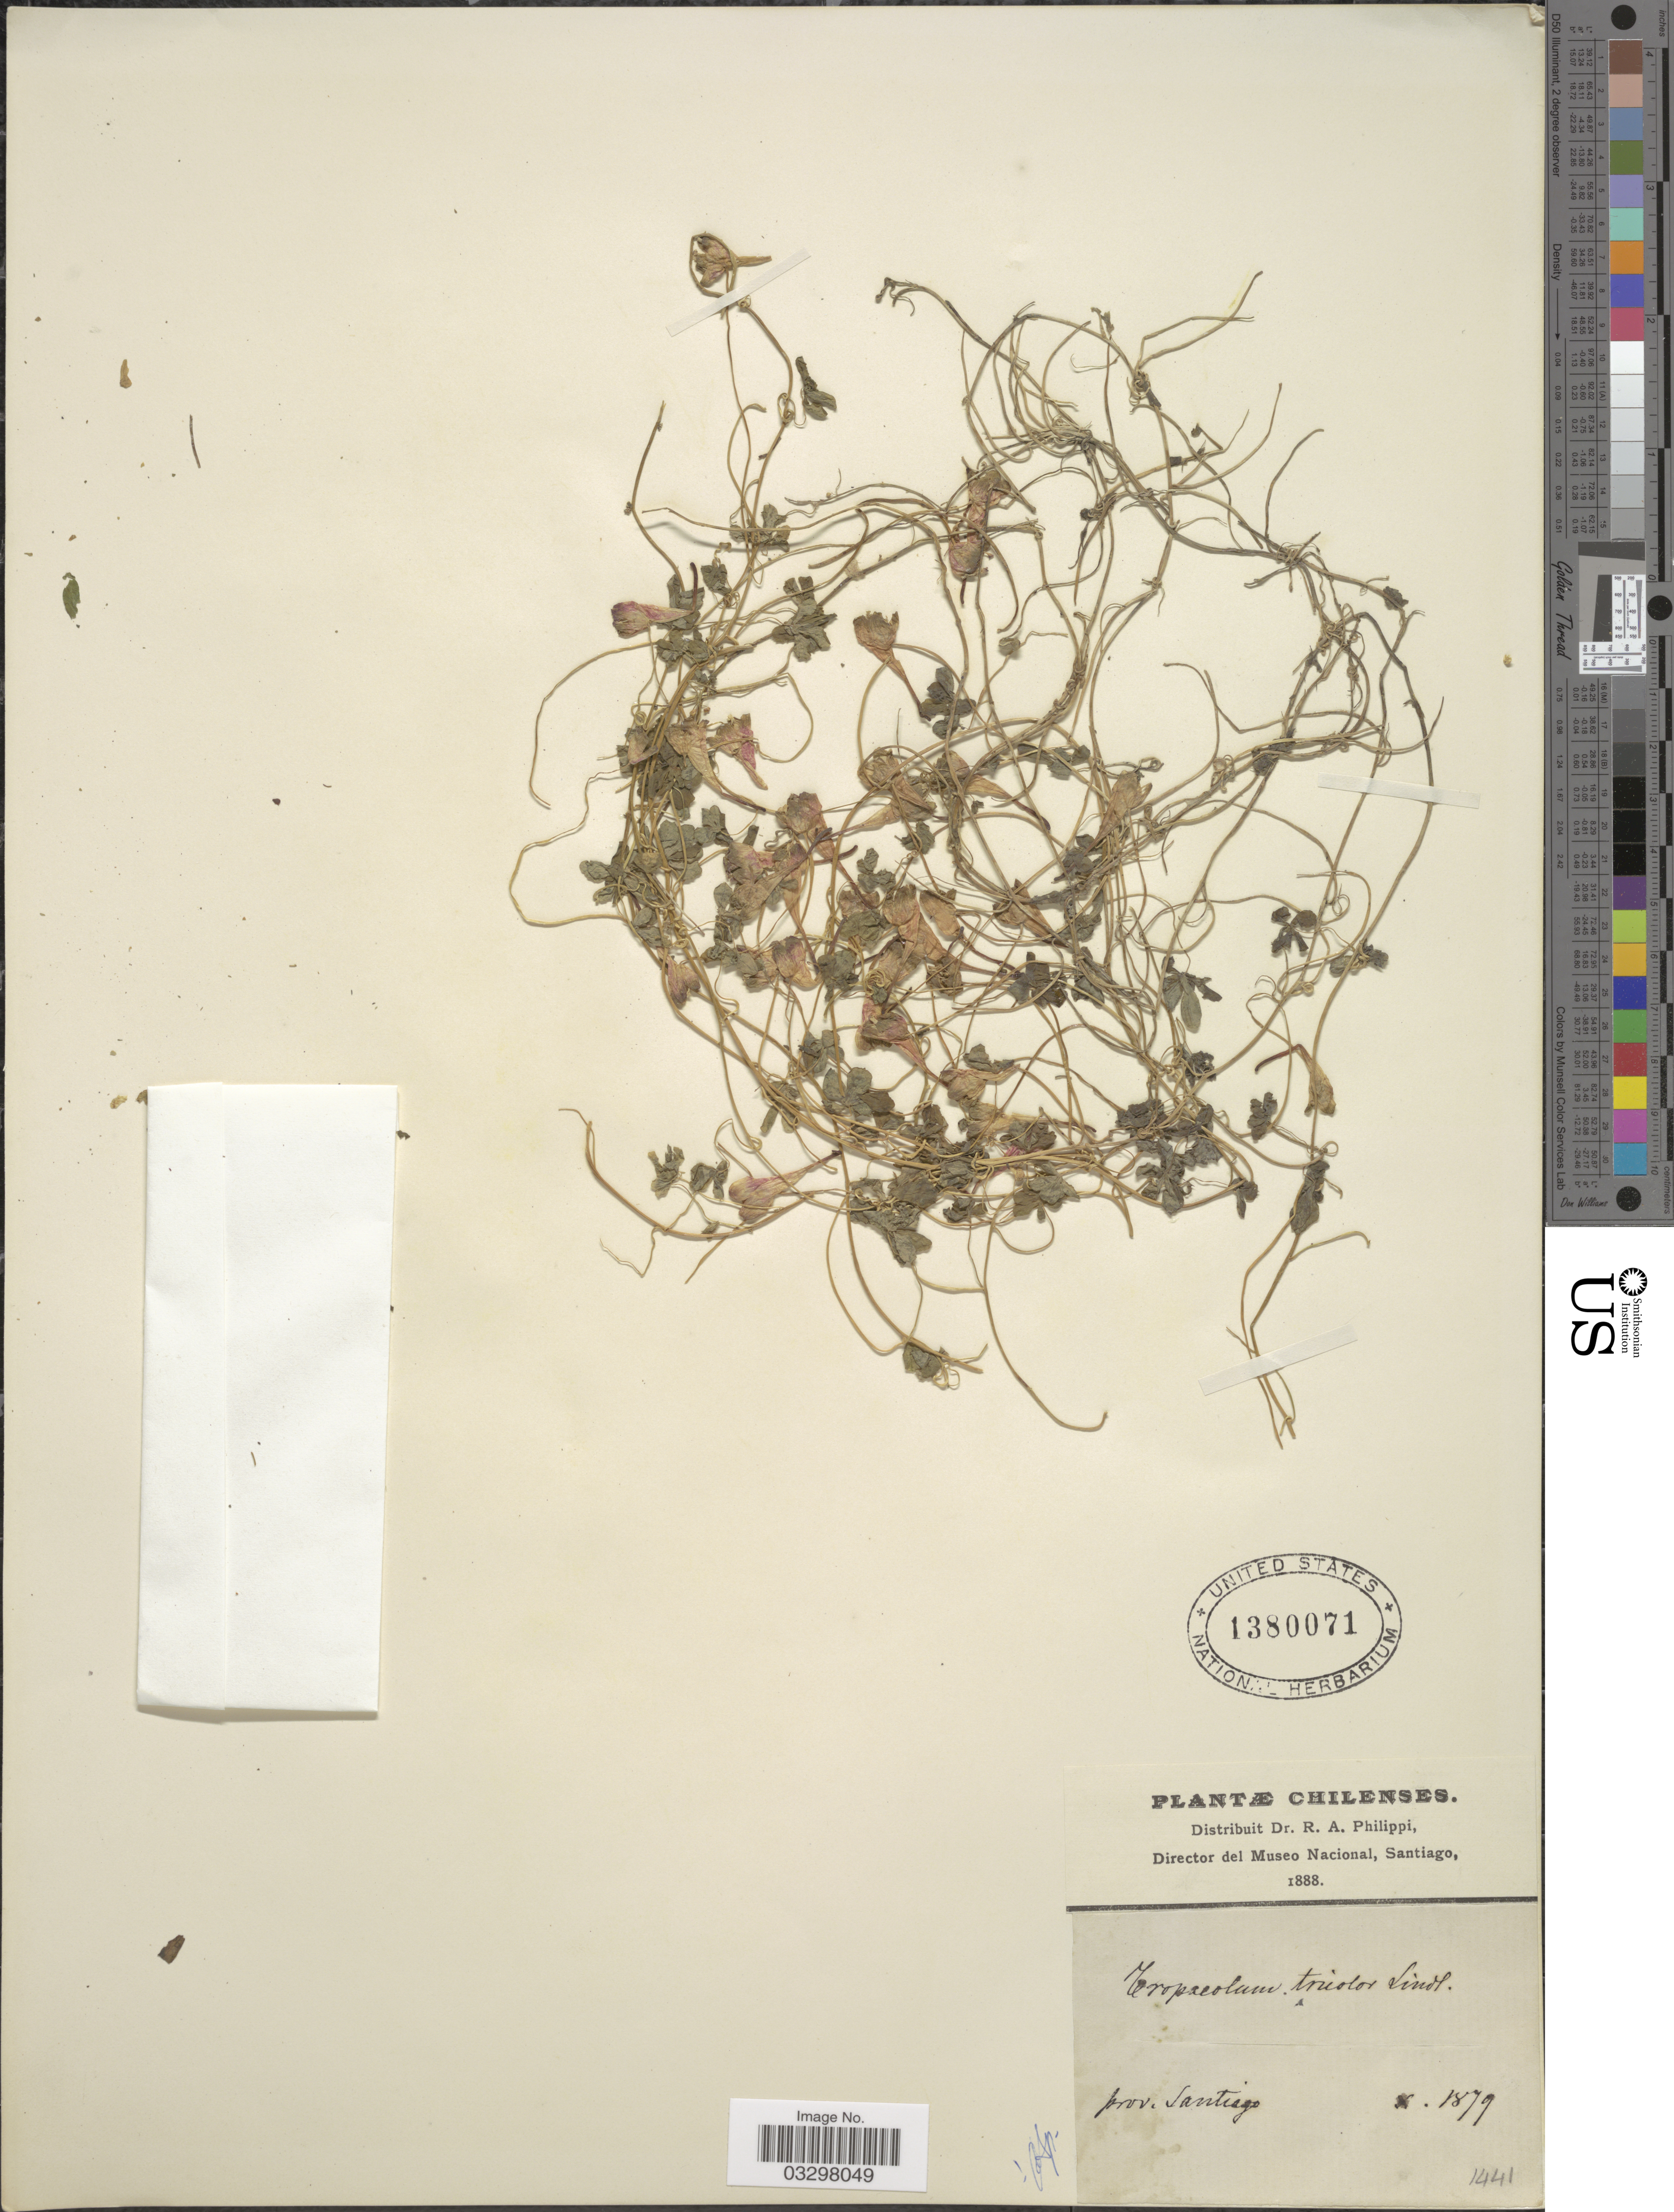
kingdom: Plantae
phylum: Tracheophyta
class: Magnoliopsida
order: Brassicales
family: Tropaeolaceae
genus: Tropaeolum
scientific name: Tropaeolum tricolor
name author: Sweet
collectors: ex. herb. R.A. Philippi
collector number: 1441?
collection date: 1879-10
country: Chile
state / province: Región Metropolitana (RM)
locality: Prov. Santiago.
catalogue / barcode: US 1380071